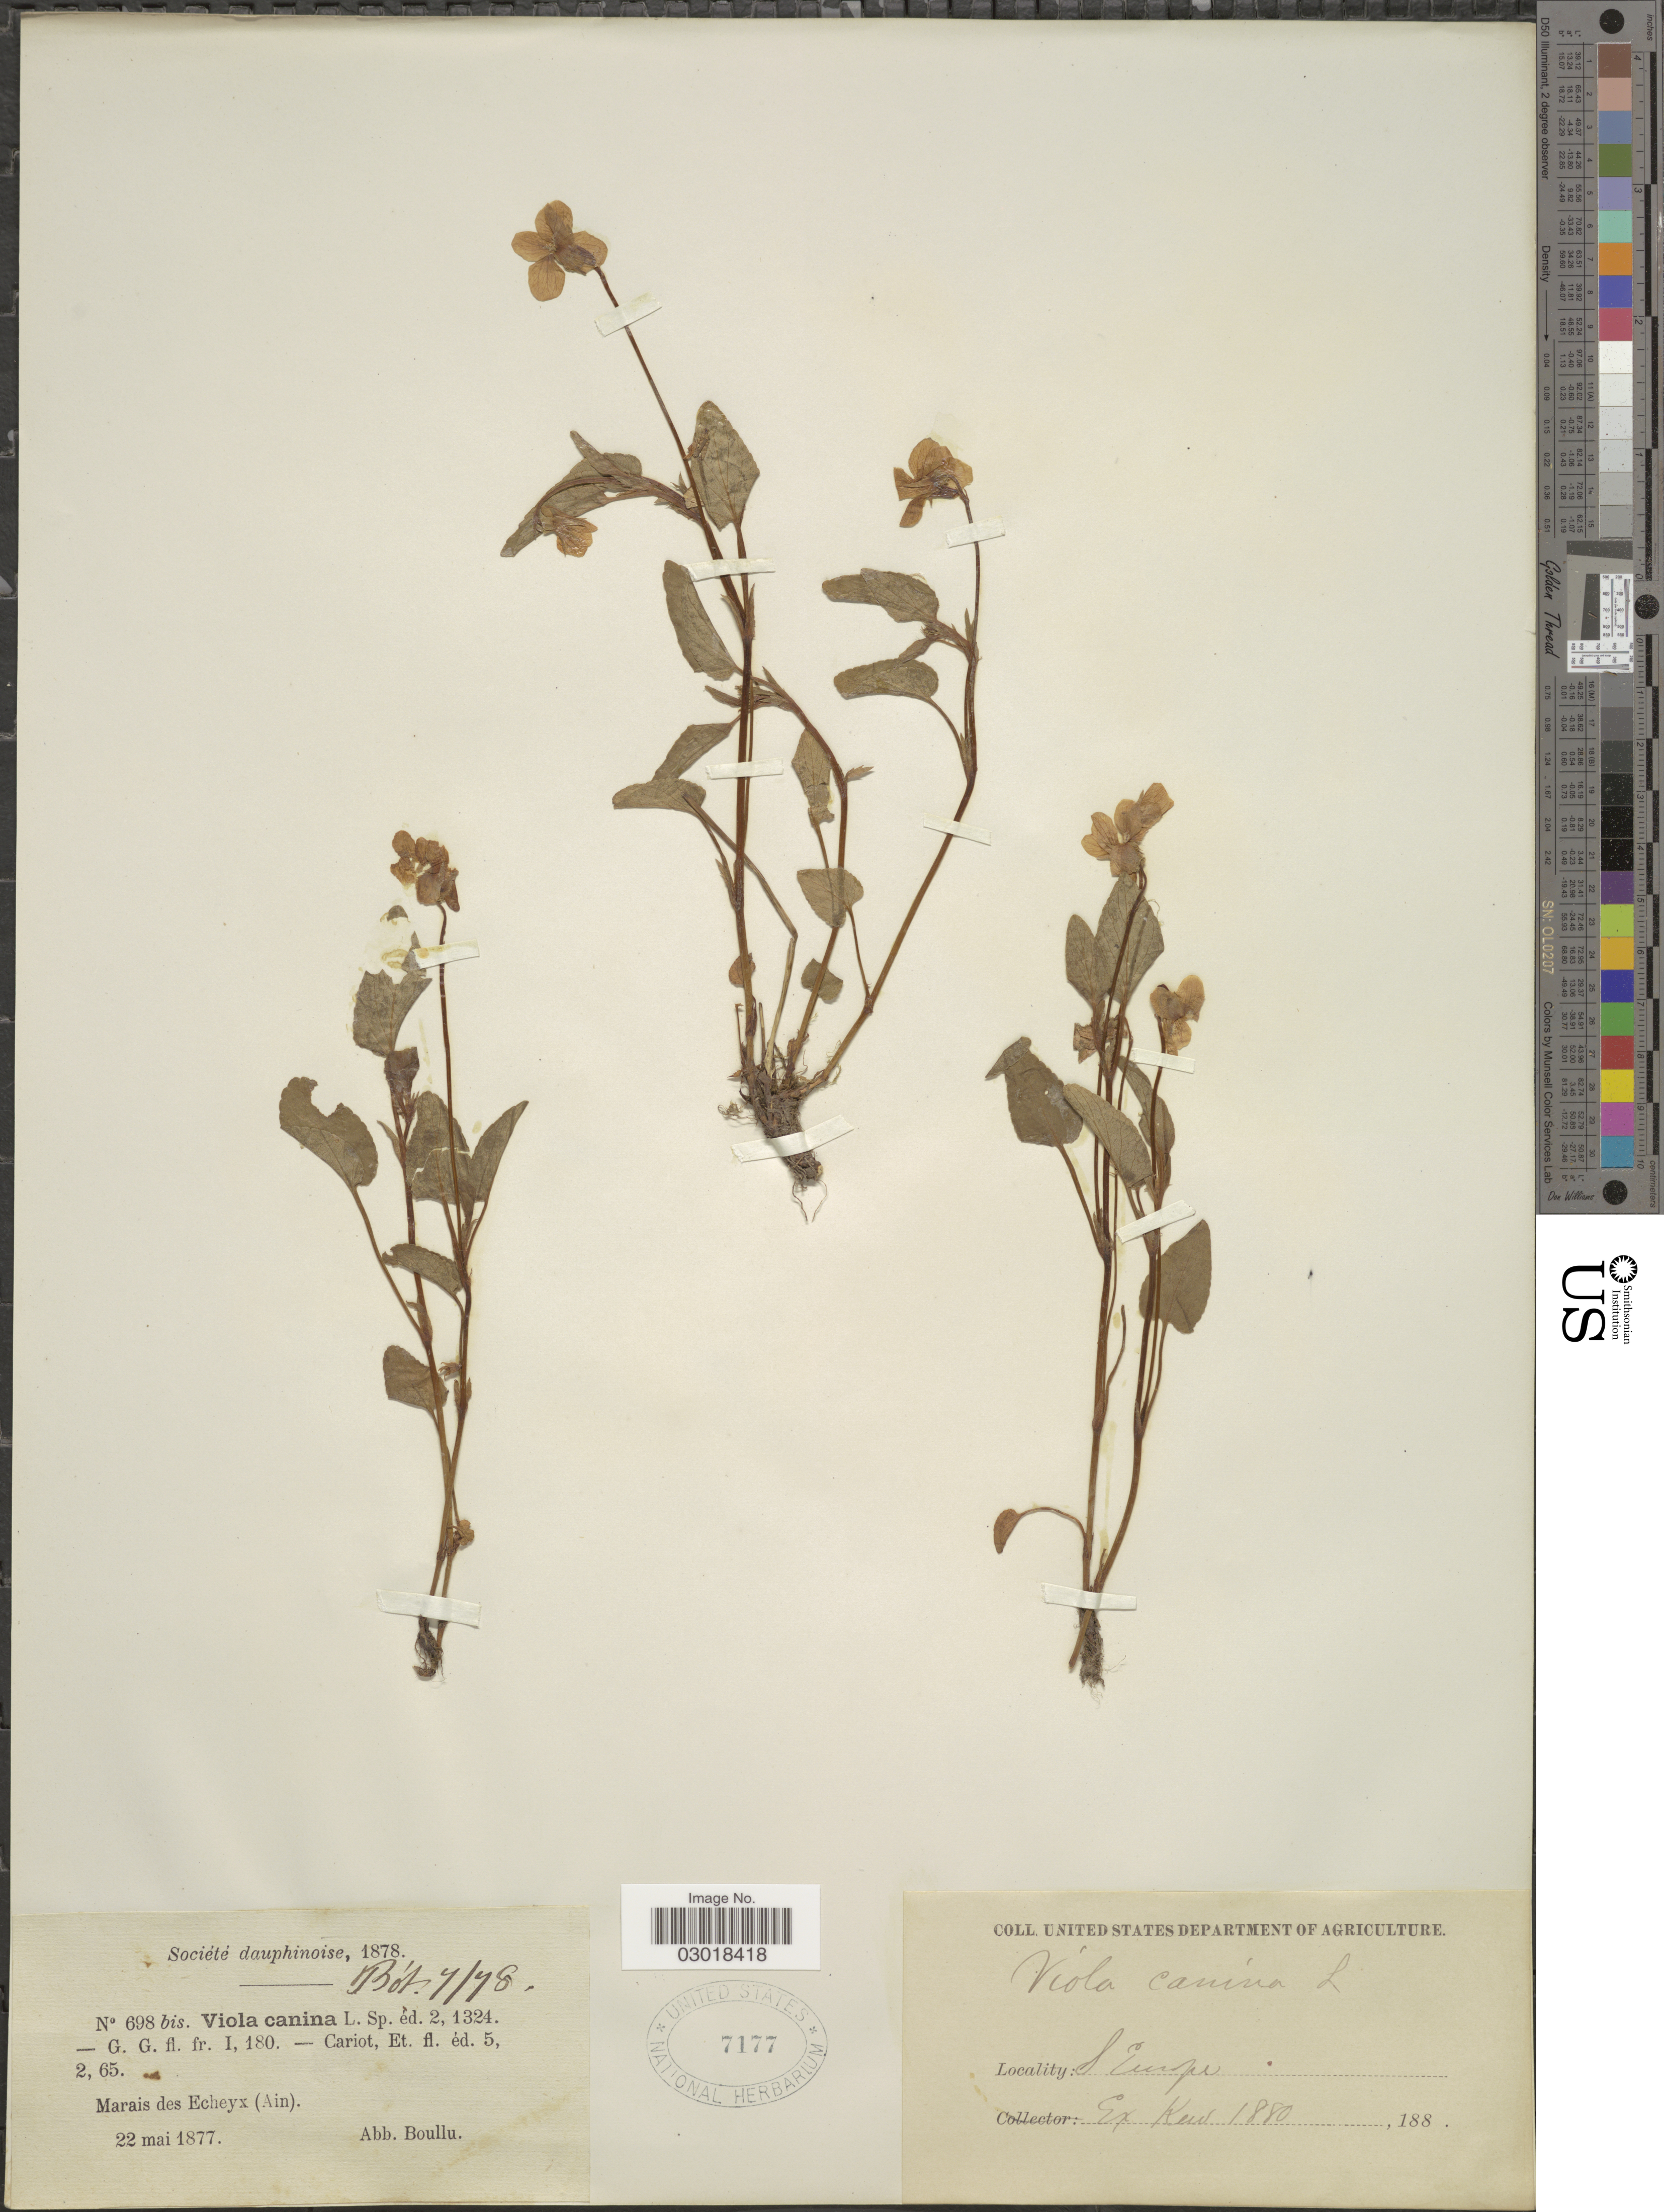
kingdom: Plantae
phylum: Tracheophyta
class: Magnoliopsida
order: Malpighiales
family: Violaceae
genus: Viola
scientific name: Viola canina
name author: L.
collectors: A. Boullu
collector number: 698 bis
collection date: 1877-05-22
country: France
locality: Marais des Echeyx (Ain.). S. Europe.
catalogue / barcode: US 7177